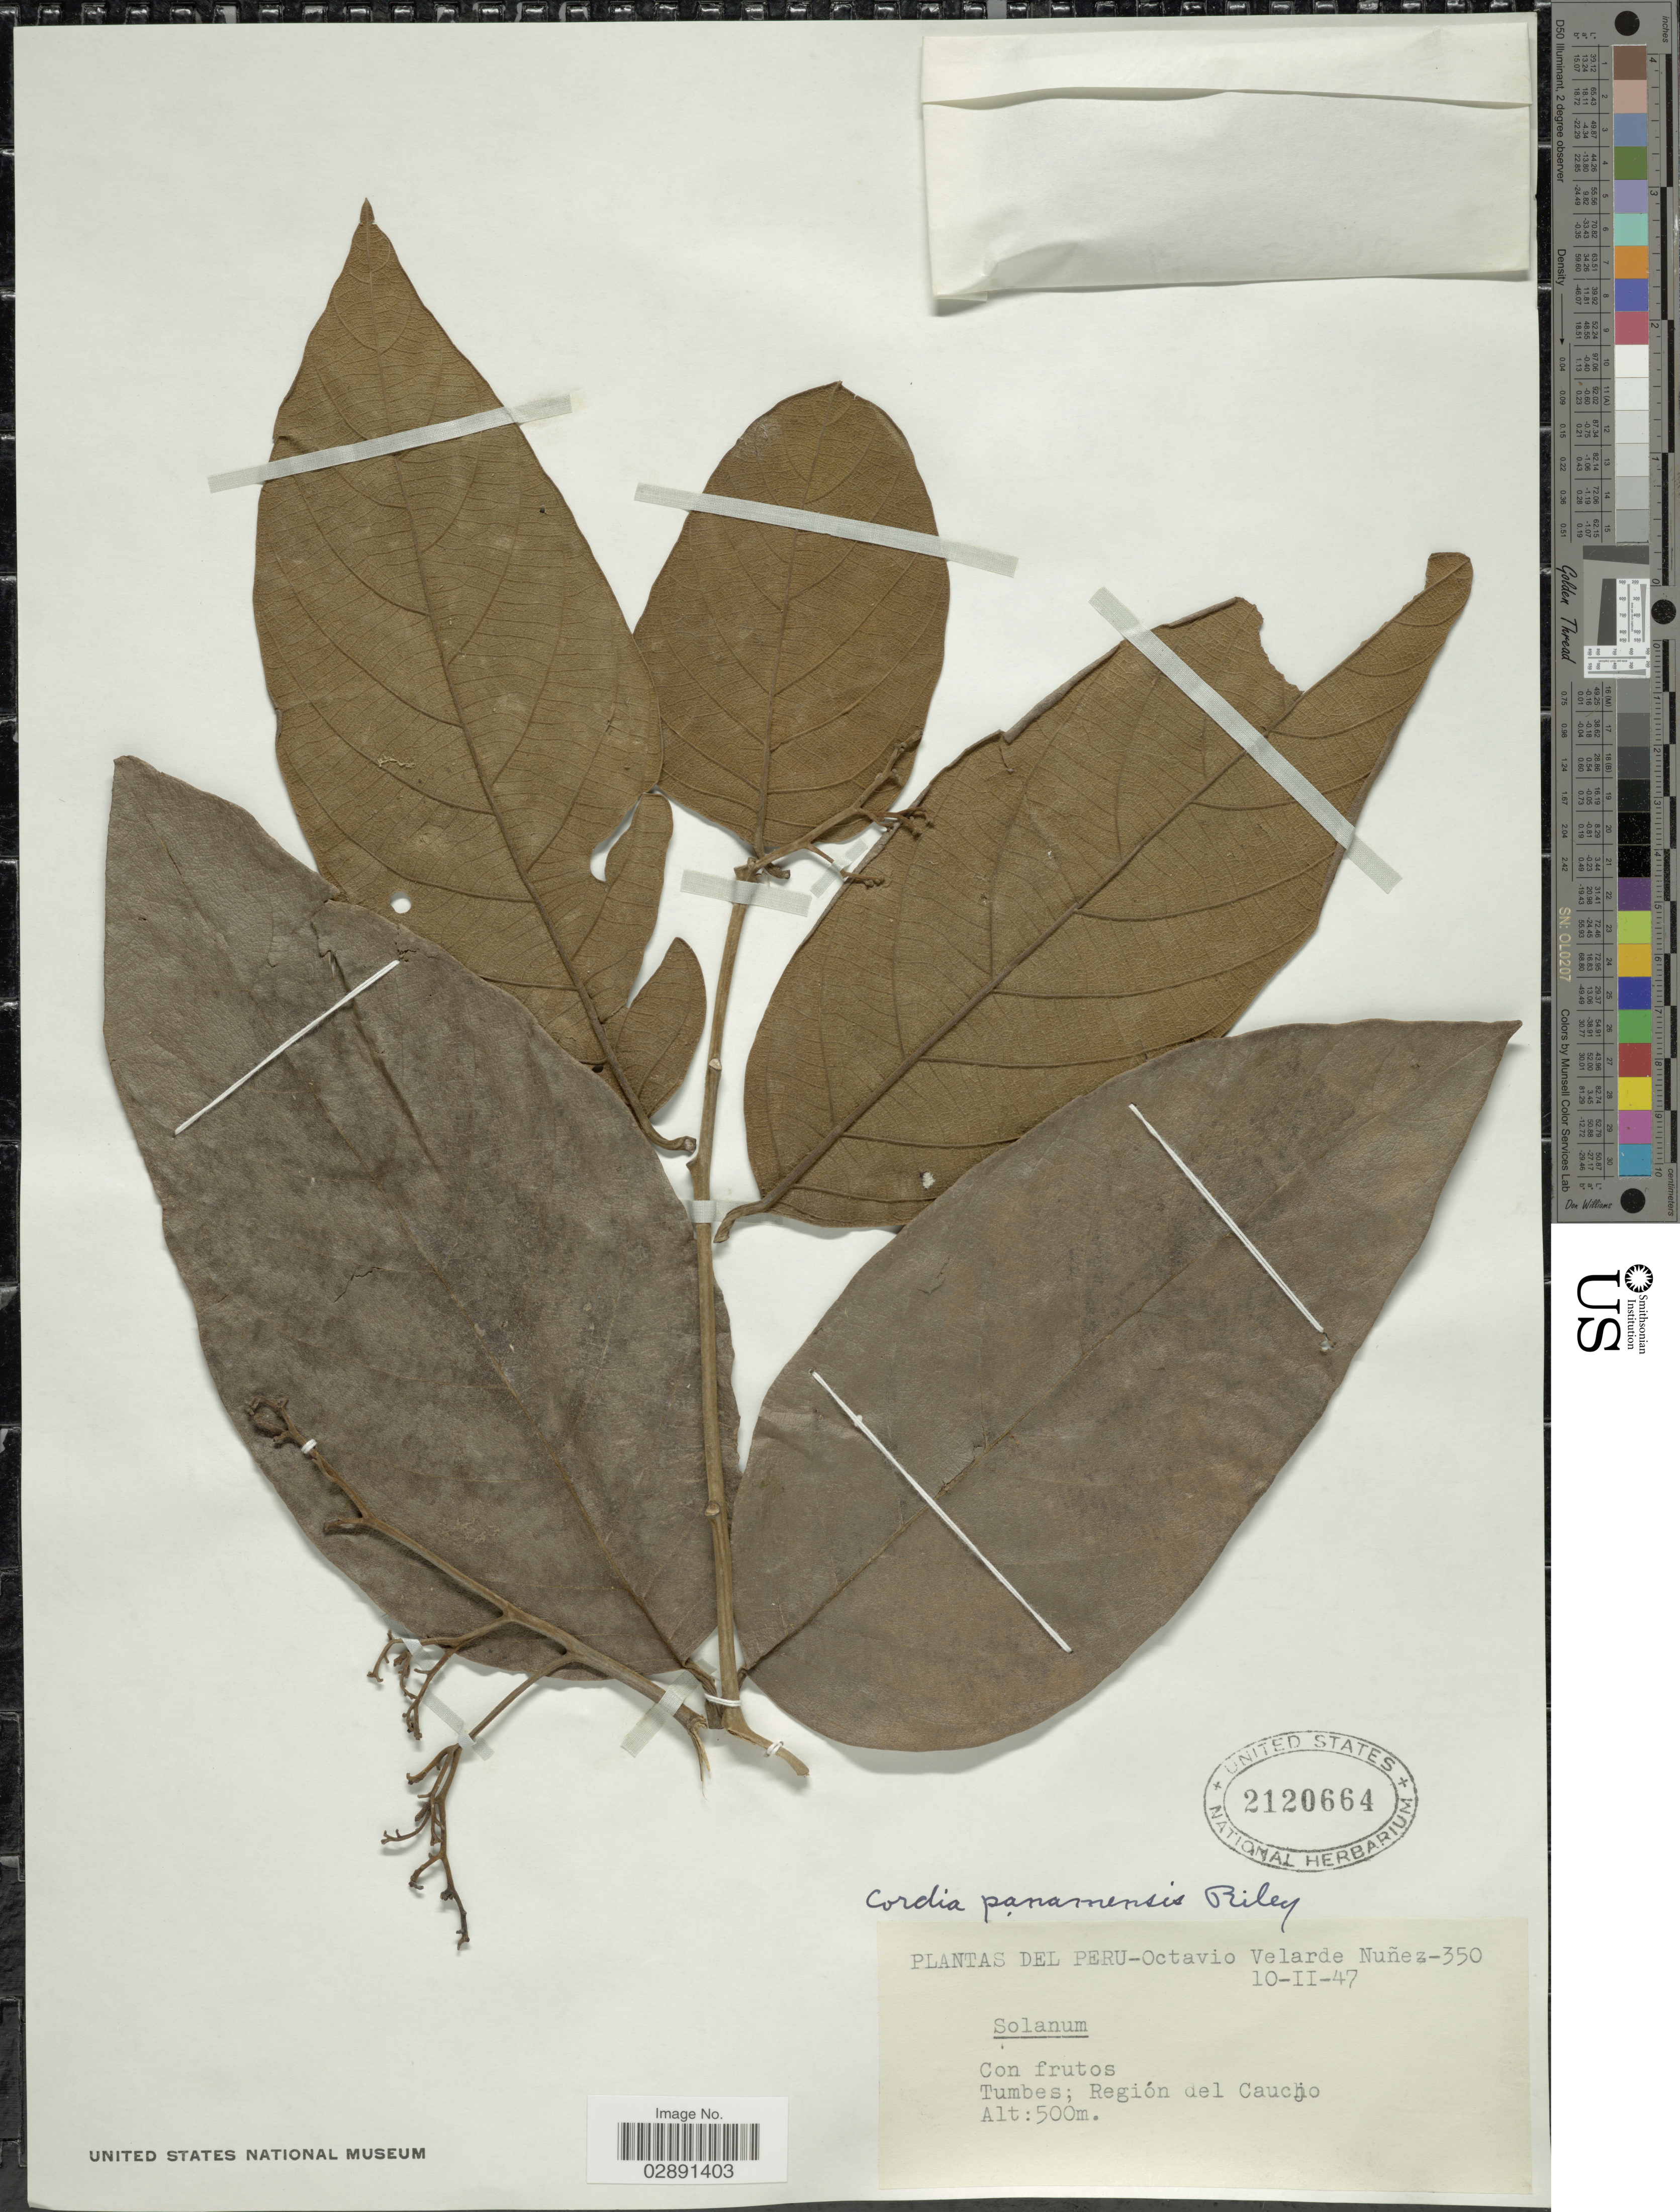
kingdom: Plantae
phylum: Tracheophyta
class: Magnoliopsida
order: Boraginales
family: Cordiaceae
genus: Cordia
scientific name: Cordia panamensis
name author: L. Riley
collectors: O. Velarde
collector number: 350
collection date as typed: Transcribed d/m/y: 10/2/47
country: Peru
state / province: Tumbes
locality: Región del Caucho.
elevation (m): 500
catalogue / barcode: US 2120664